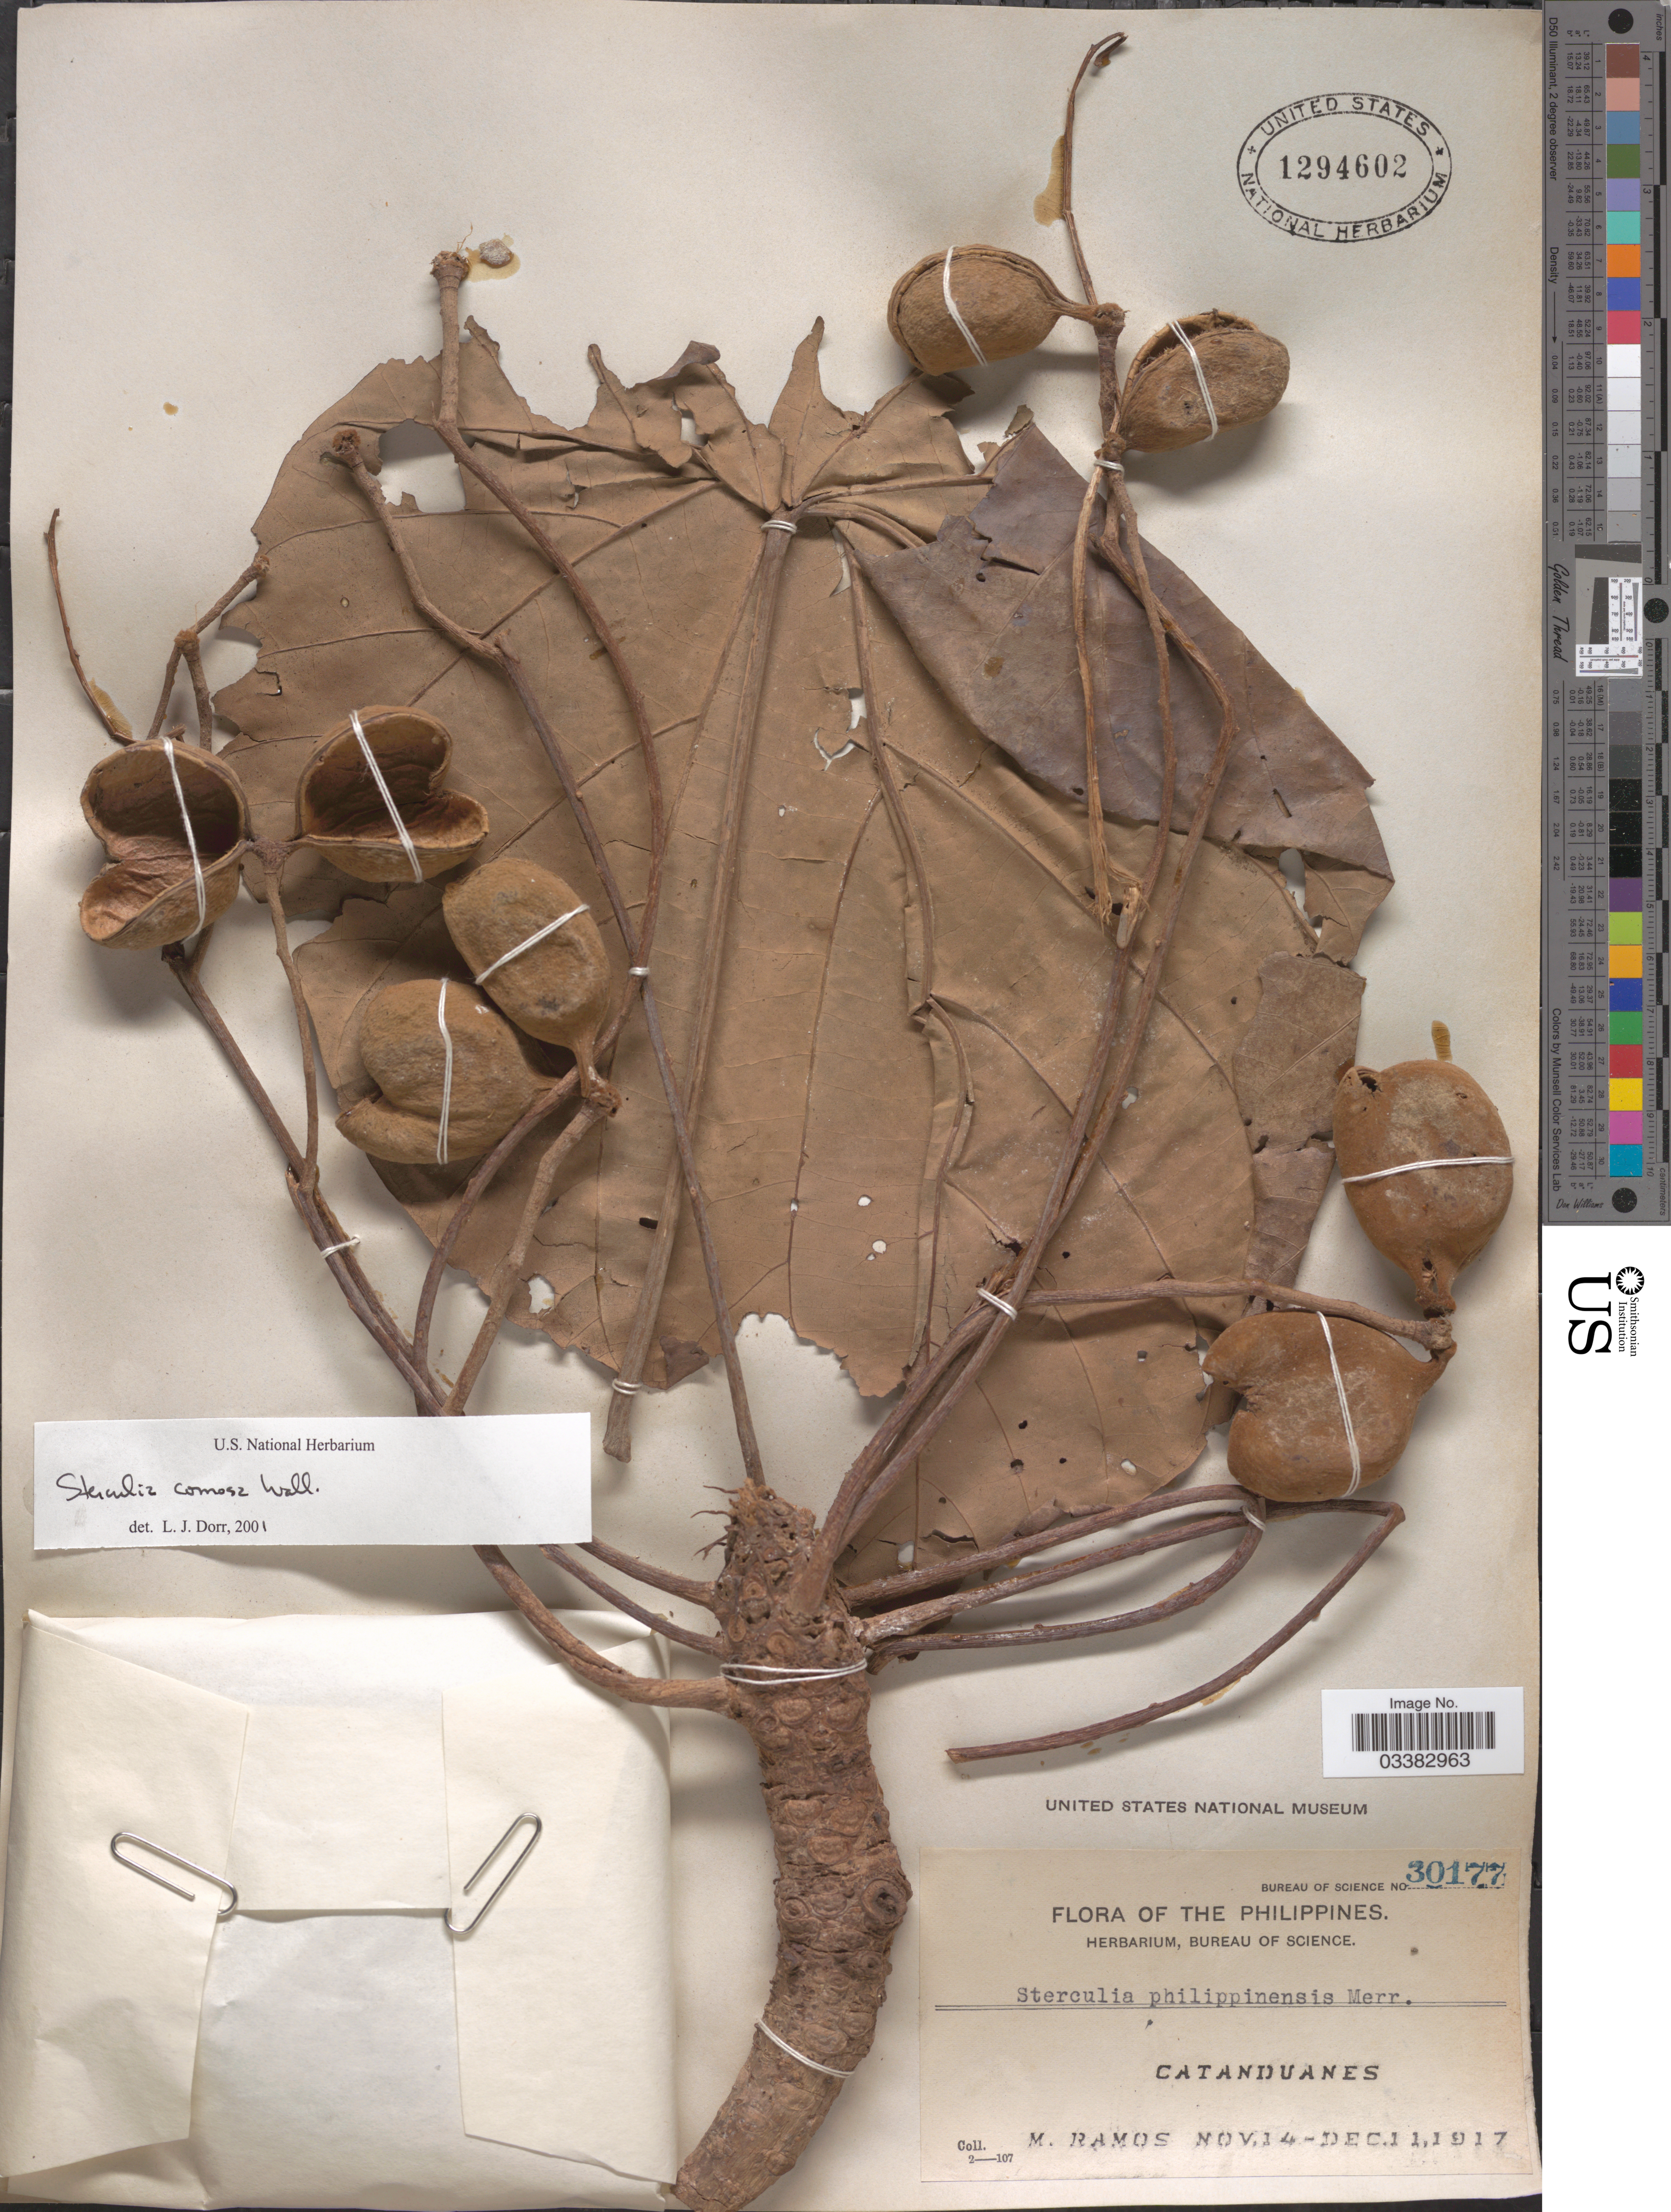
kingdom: Plantae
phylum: Tracheophyta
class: Magnoliopsida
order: Malvales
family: Malvaceae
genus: Sterculia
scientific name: Sterculia comosa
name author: Wall.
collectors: M. Ramos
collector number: Bureau of Science 30177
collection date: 1917-11-14/1917-12-11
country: Philippines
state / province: Bicol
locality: Catanduanes.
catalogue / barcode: US 1294602